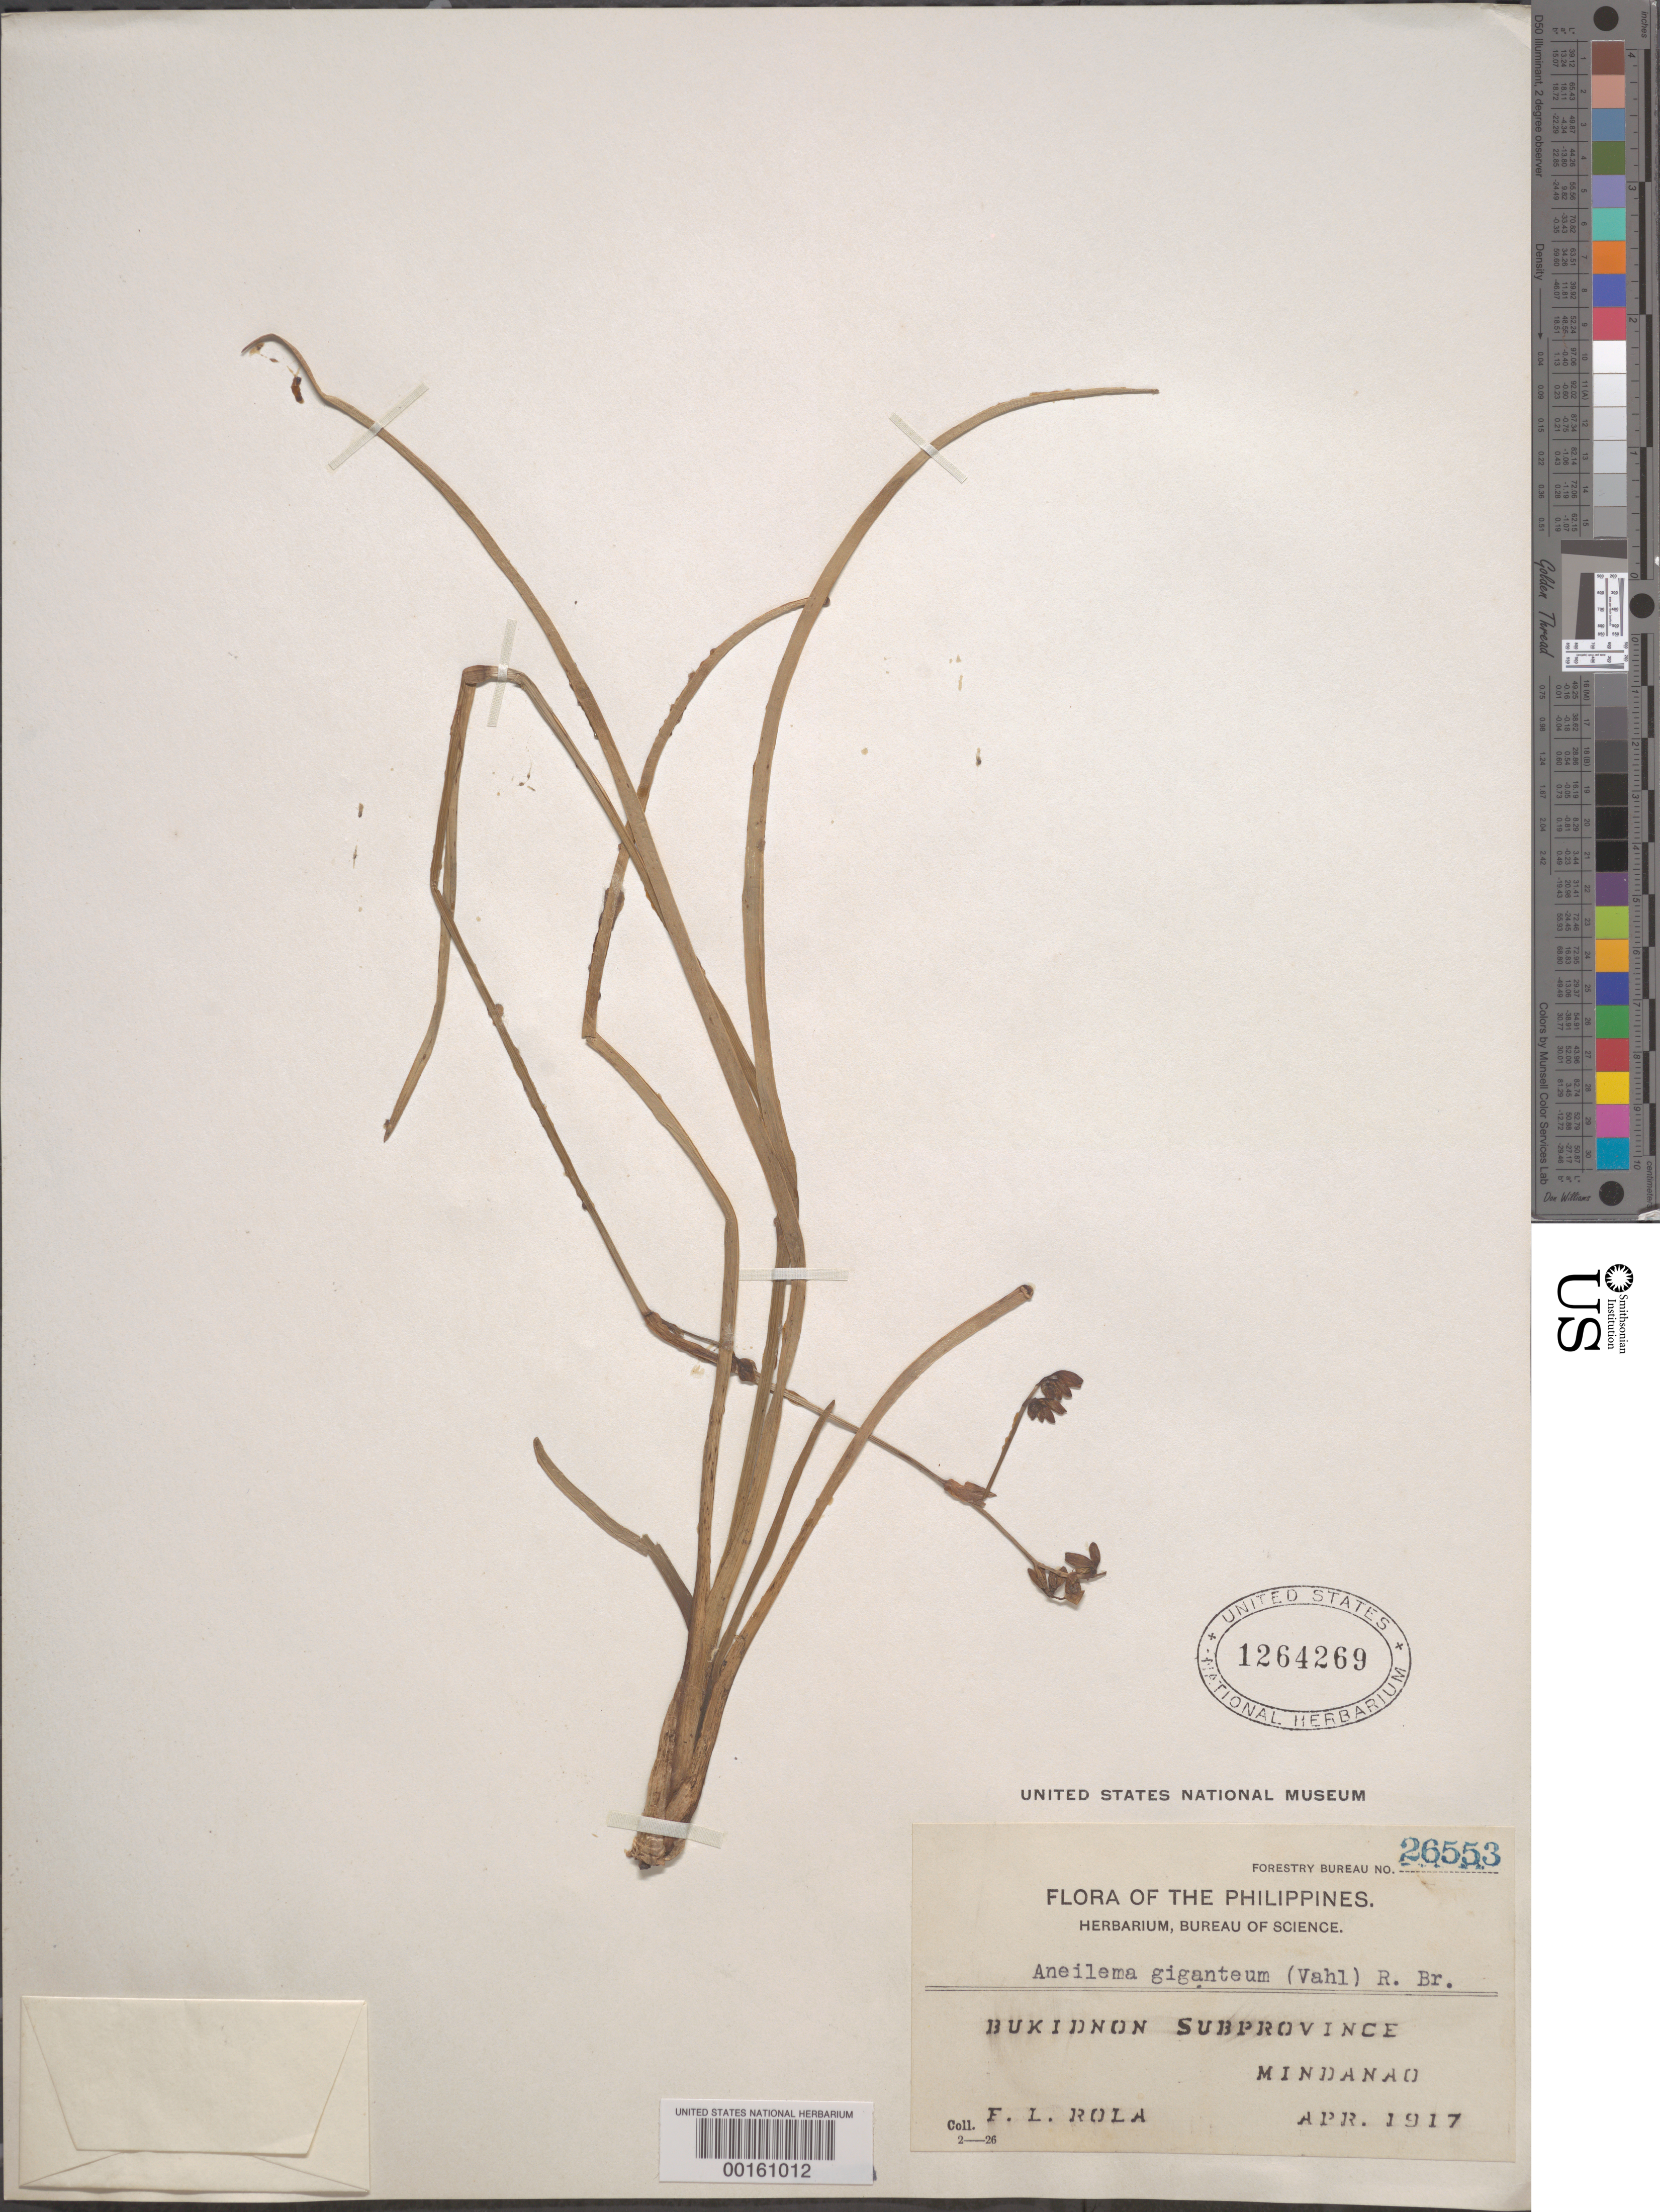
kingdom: Plantae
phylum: Tracheophyta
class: Liliopsida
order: Commelinales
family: Commelinaceae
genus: Murdannia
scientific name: Murdannia gigantea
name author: (Vahl) G. Brückn.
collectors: F. Rola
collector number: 26553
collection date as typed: Apr 1917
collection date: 1917-04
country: Philippines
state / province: Northern Mindanao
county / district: Bukidnon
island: Mindanao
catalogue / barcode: US 1264269